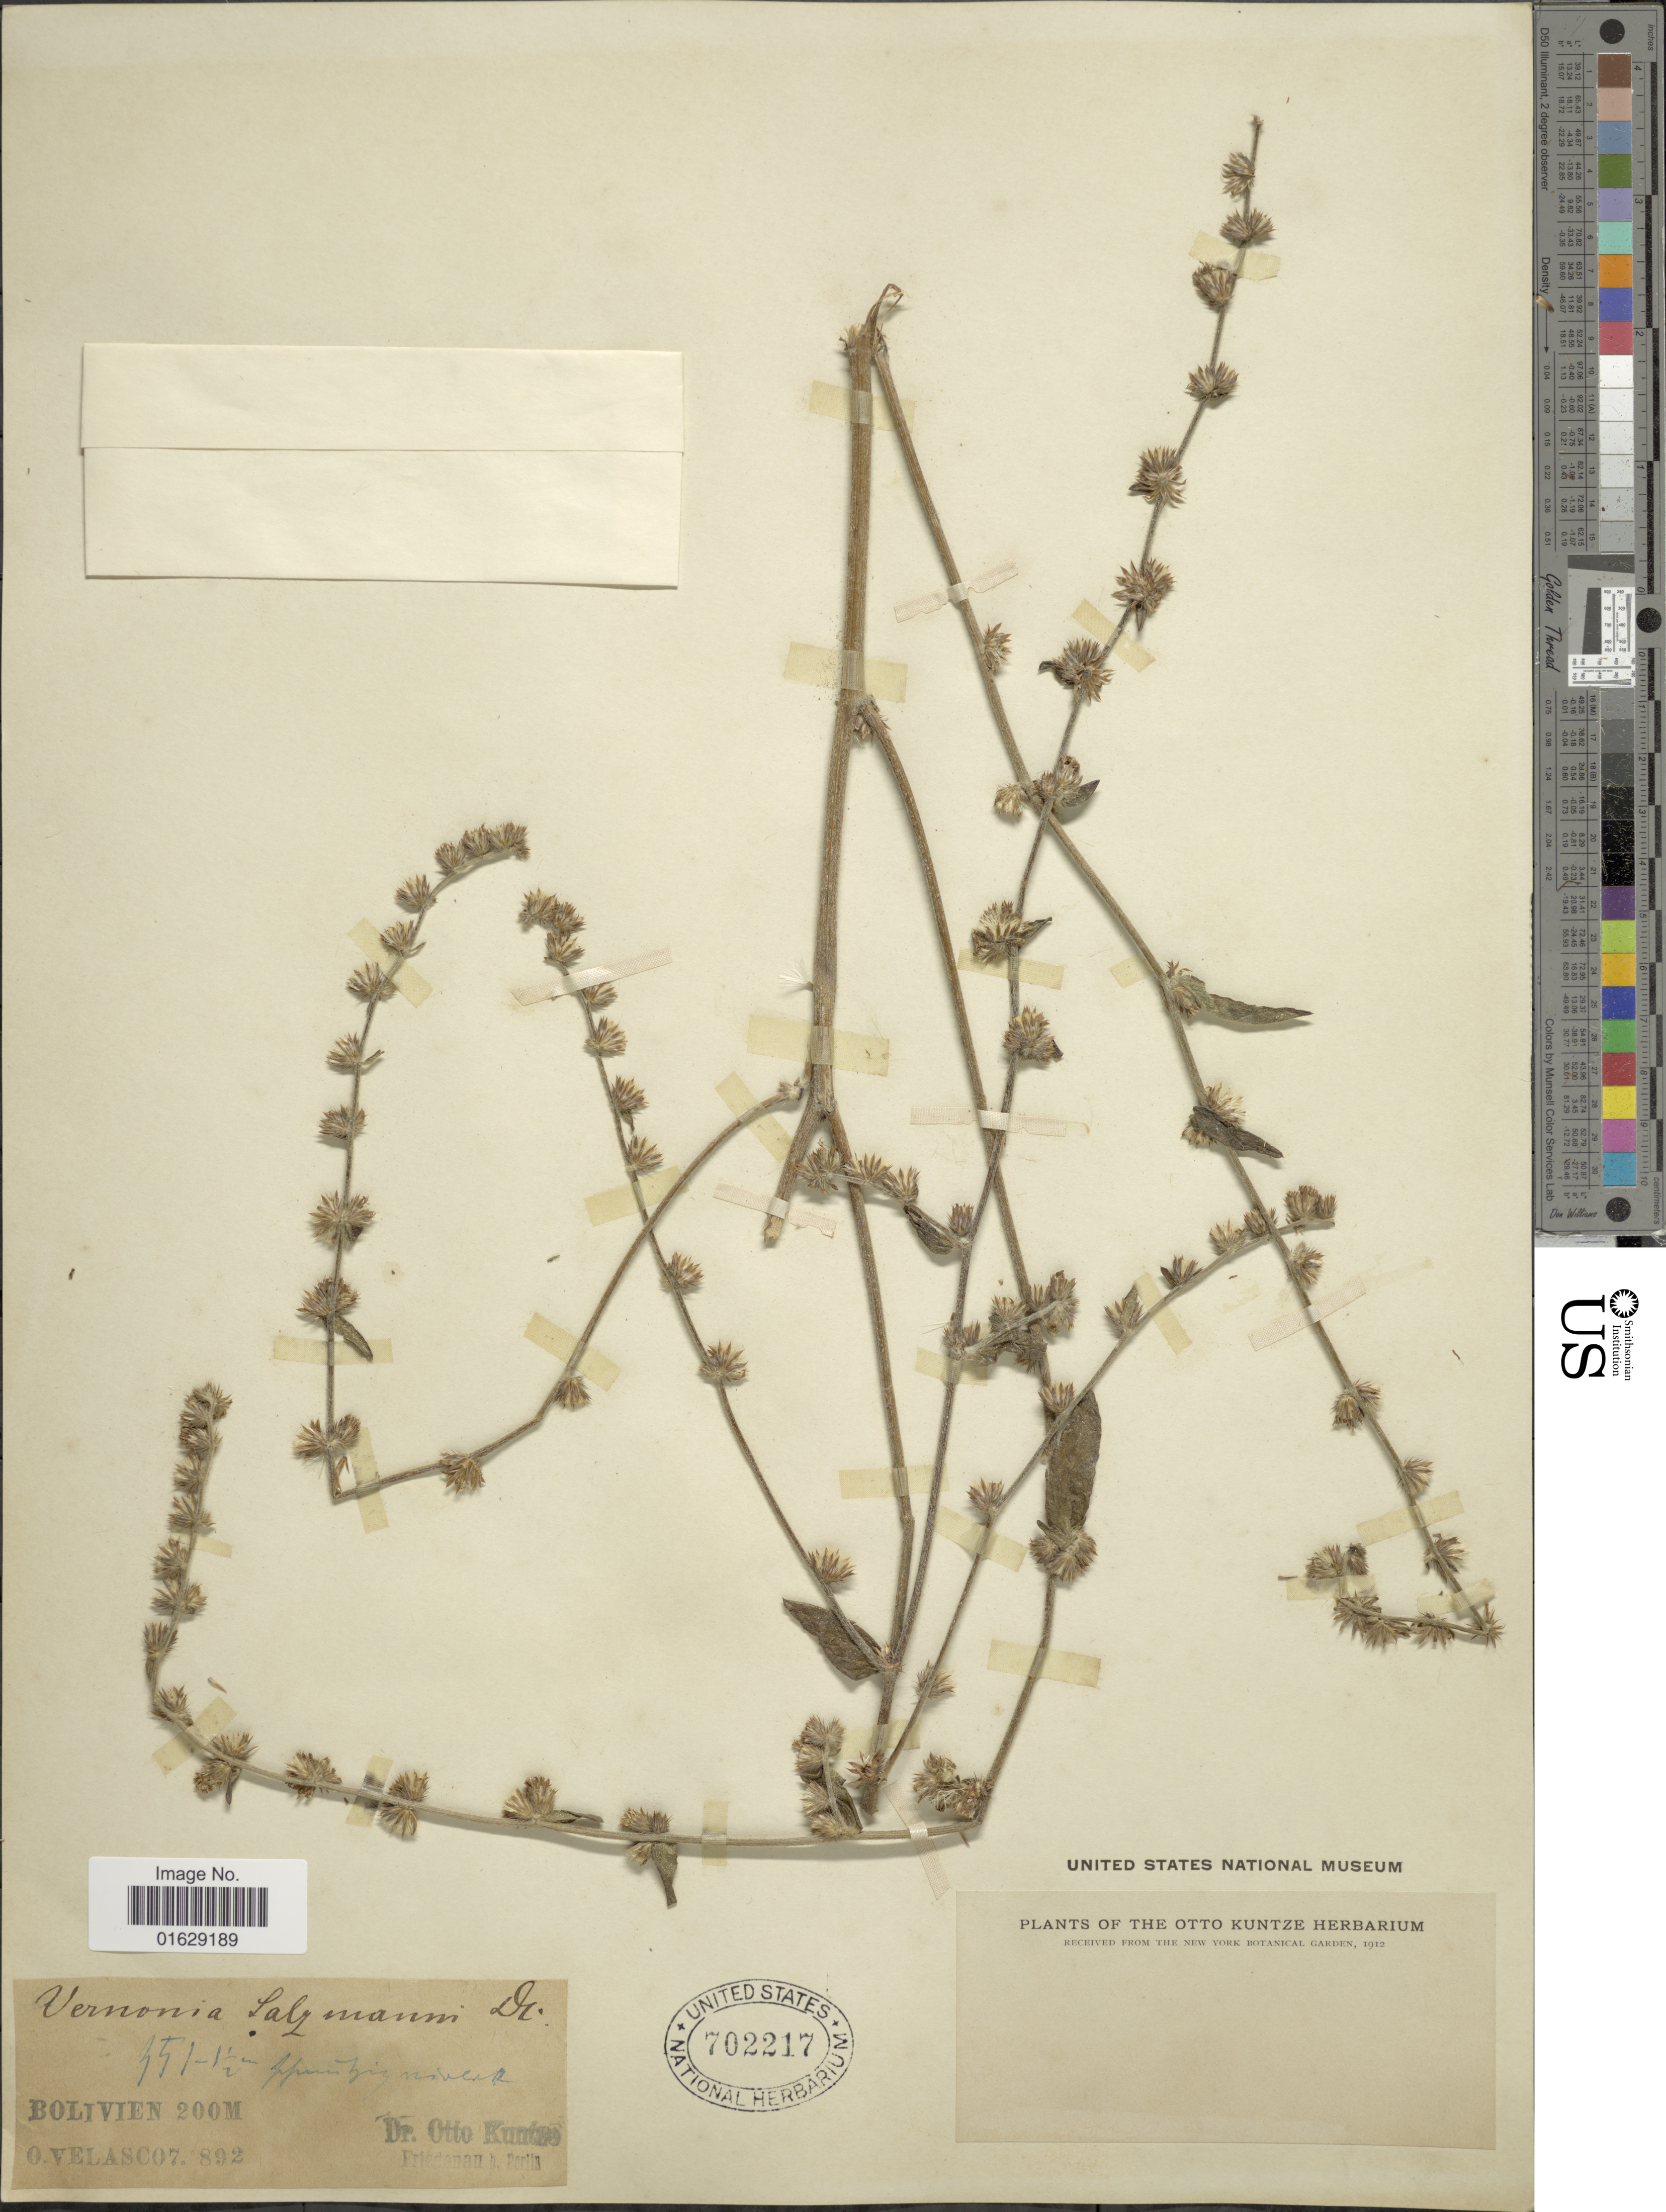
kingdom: Plantae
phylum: Tracheophyta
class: Magnoliopsida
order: Asterales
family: Asteraceae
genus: Lepidaploa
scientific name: Lepidaploa salzmannii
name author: (DC.) H. Rob.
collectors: -. Velasco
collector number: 7892?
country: Bolivia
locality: Bolivien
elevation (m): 200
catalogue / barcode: US 702217